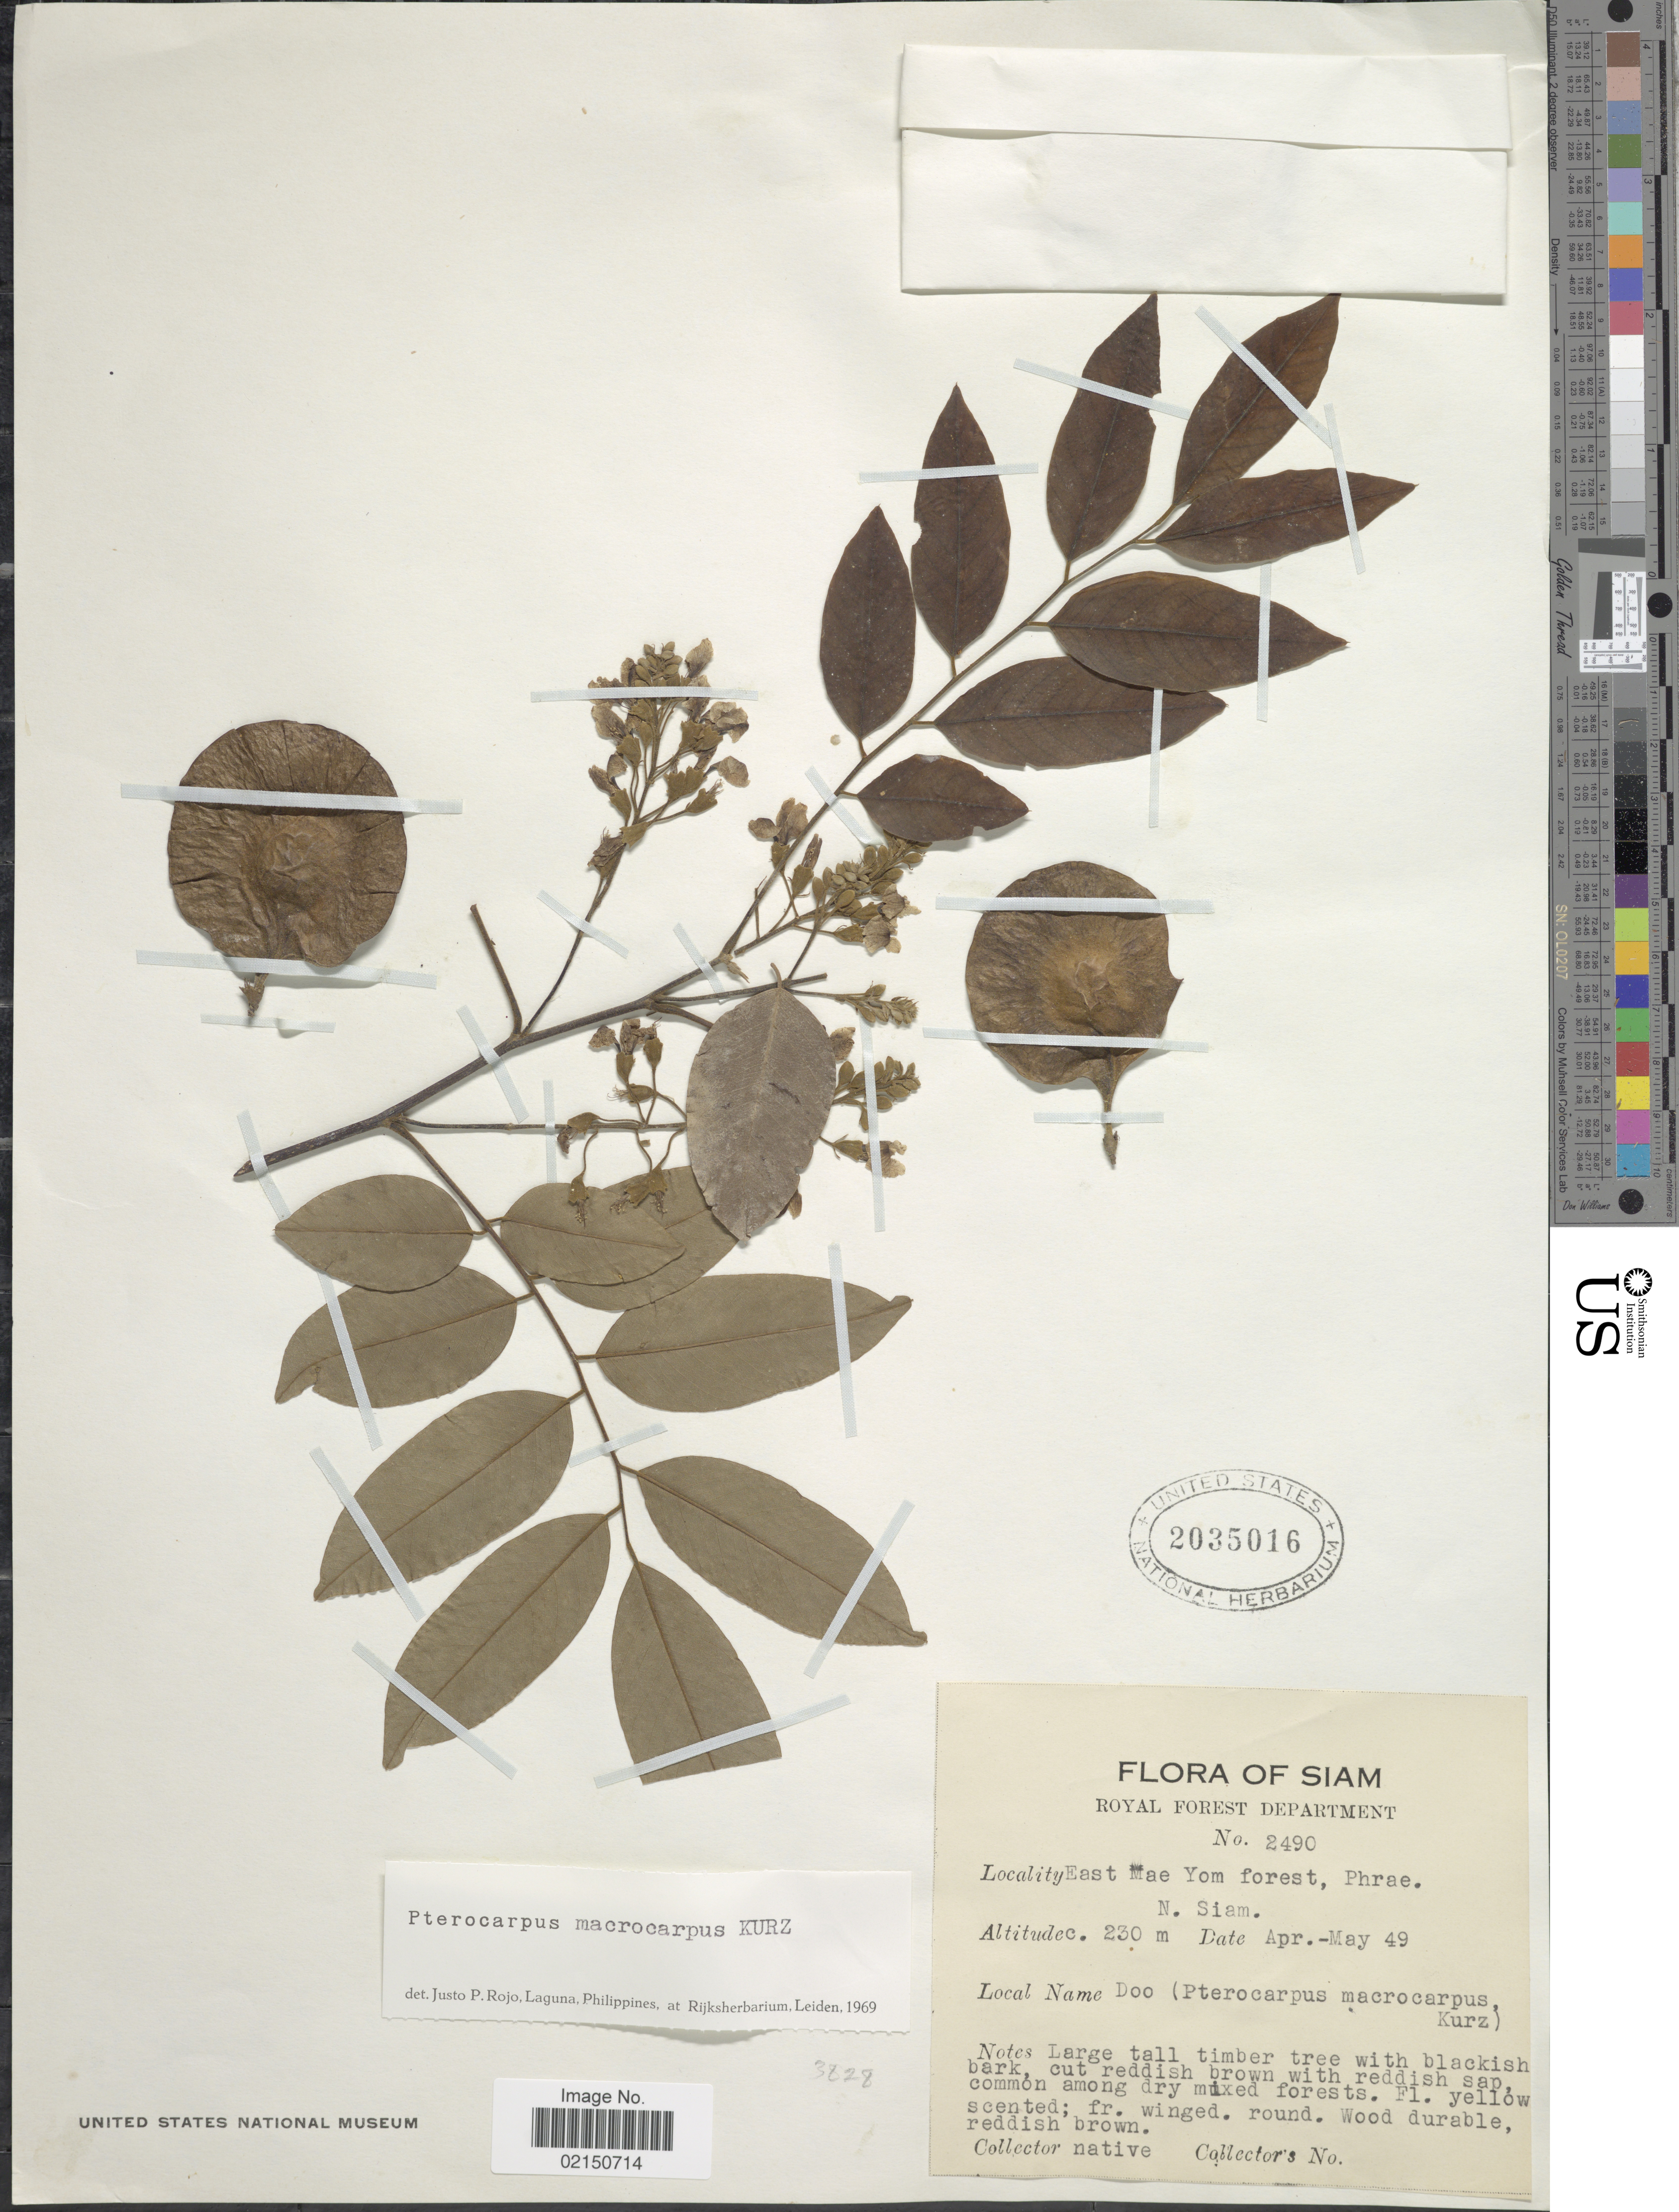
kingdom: Plantae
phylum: Tracheophyta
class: Magnoliopsida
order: Fabales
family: Fabaceae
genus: Pterocarpus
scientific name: Pterocarpus macrocarpus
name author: Kurz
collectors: Native collector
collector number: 2490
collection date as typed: Transcribed d/m/y: /4/49 to /5/49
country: Thailand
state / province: Phrae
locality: Siam. East Mae Yom forest. N. Siam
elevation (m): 230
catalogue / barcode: US 2035016